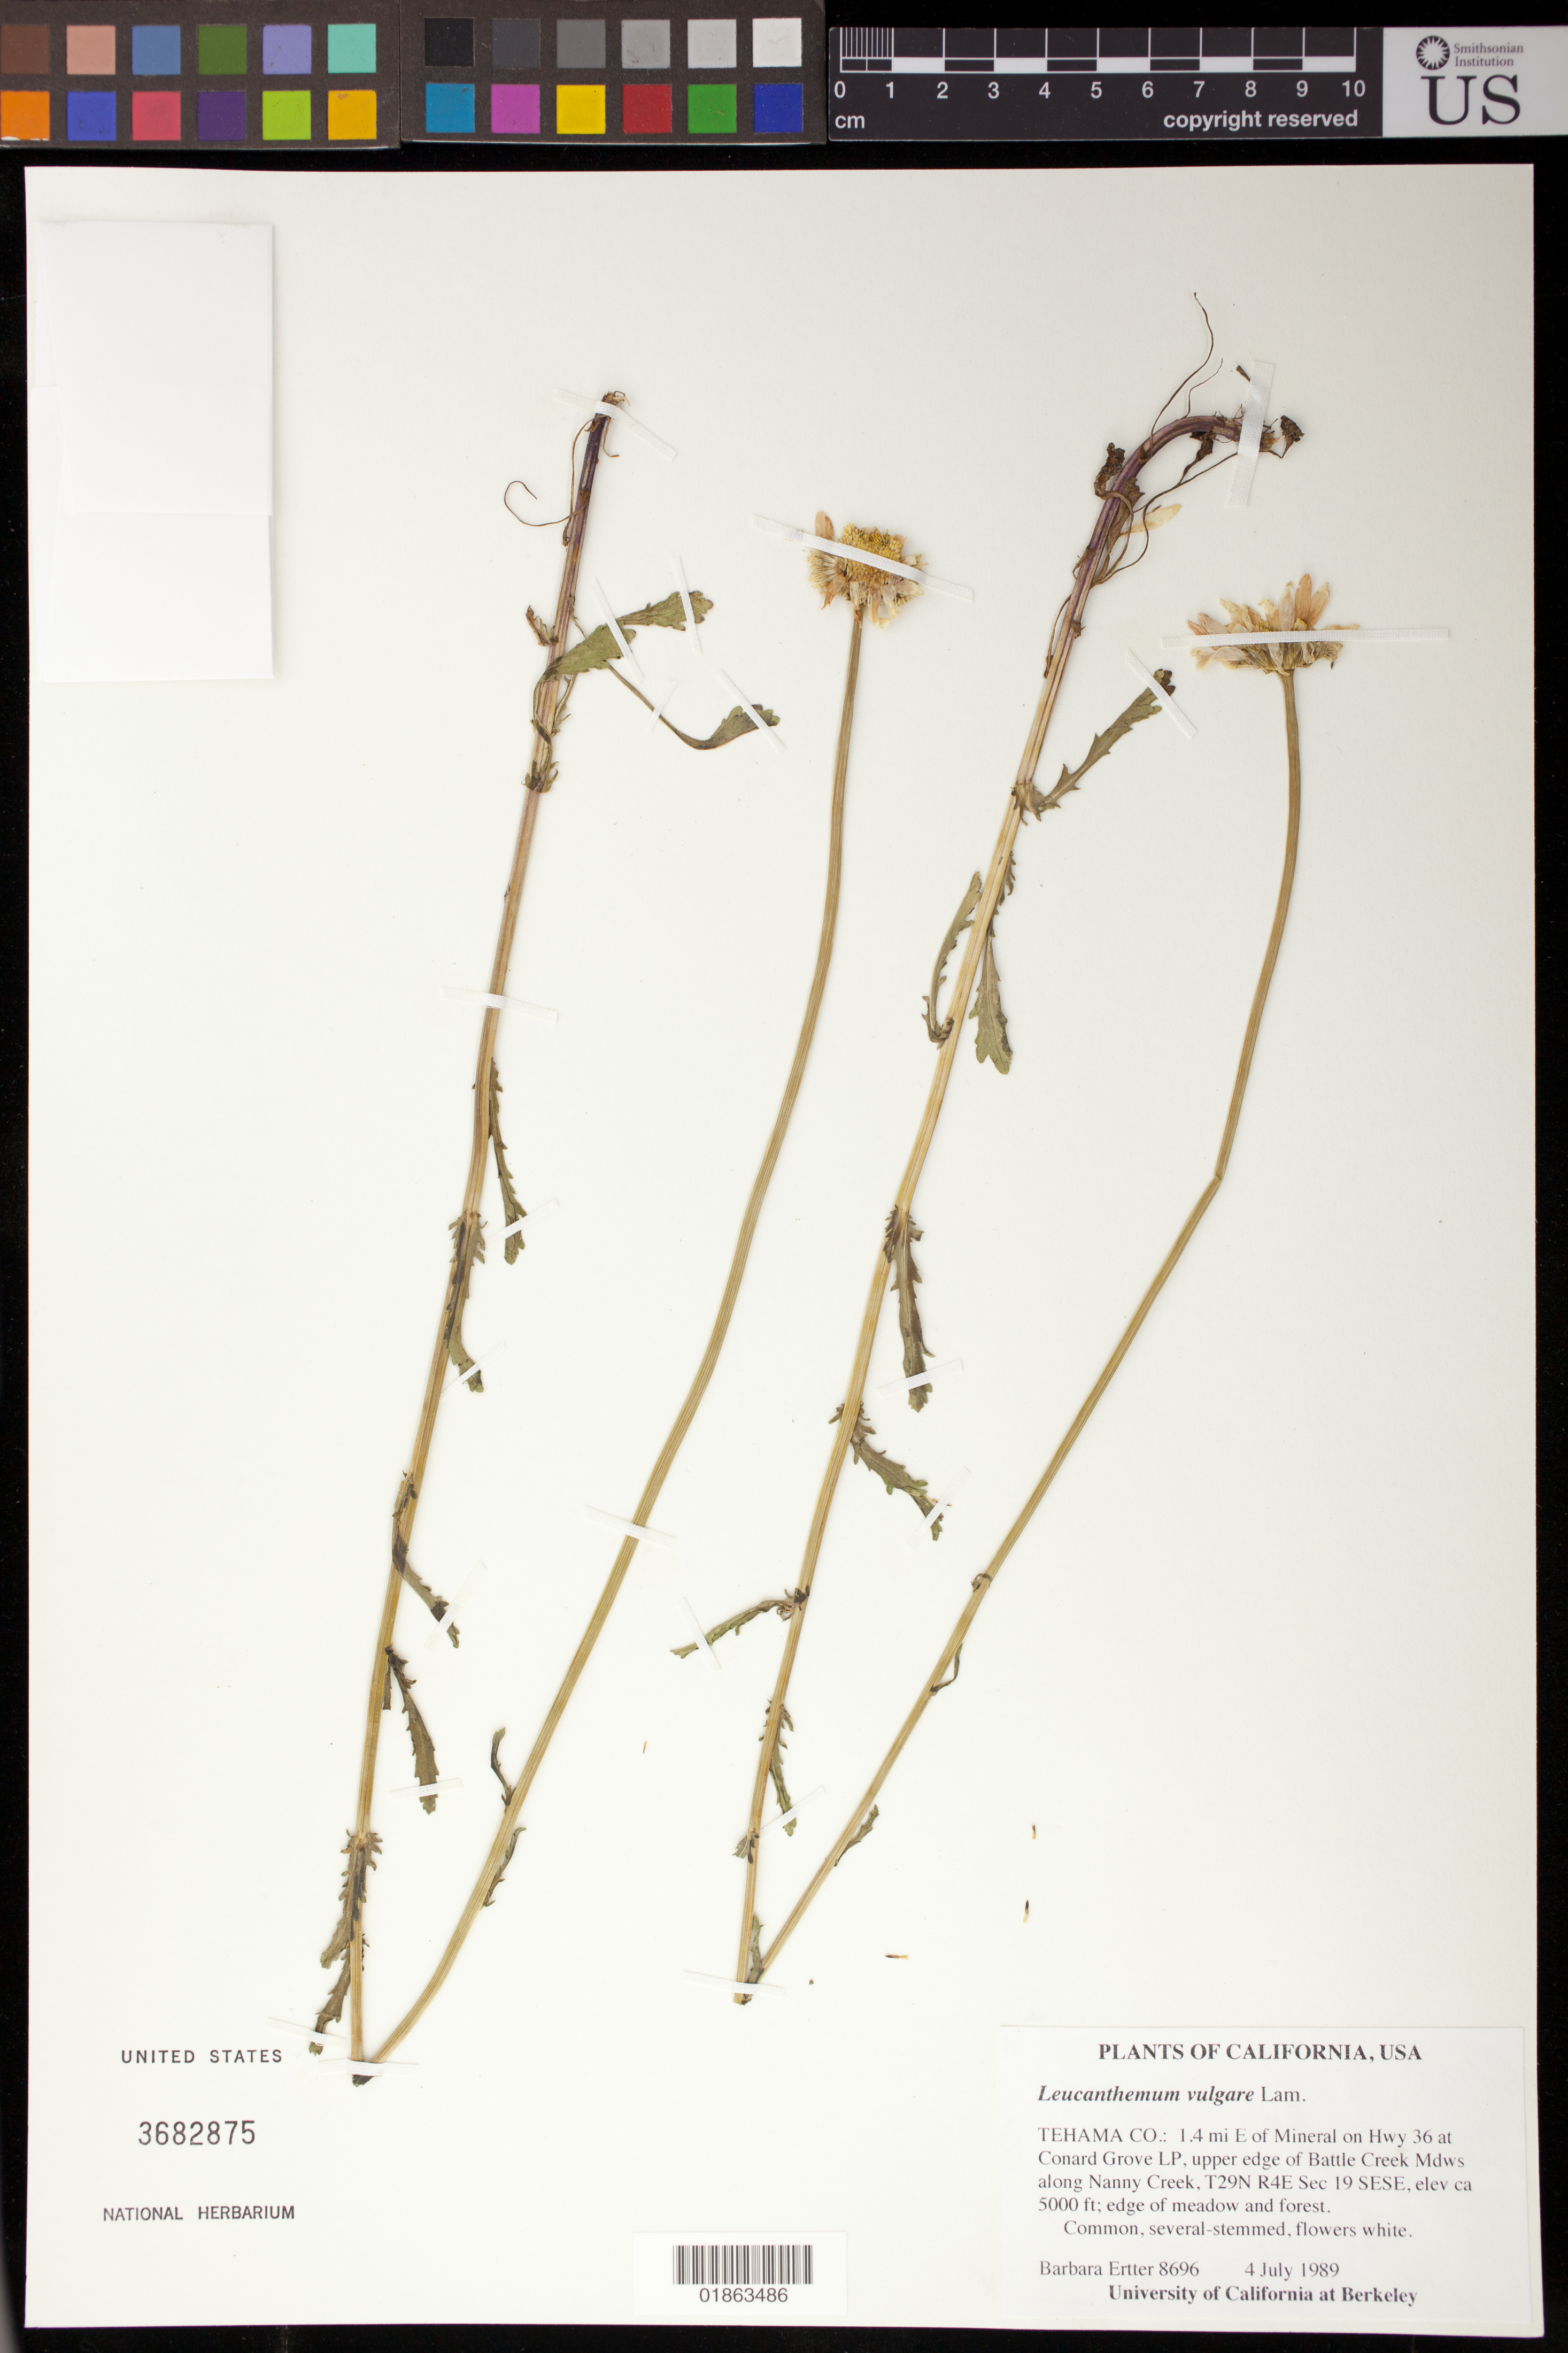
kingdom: Plantae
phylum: Tracheophyta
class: Magnoliopsida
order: Asterales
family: Asteraceae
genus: Leucanthemum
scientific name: Leucanthemum vulgare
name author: Lam.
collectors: B. Ertter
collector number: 8696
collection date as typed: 4 July 1989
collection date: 1989-07-04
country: United States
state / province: California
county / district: Tehama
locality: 1.4 mi E of Mineral on Hwy 36 at Conard Grove LP, upper edge of Battle Creek Mdws along Nanny Creek, T29N R4E Sec 19 SESE.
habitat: Edge of meadow and forest.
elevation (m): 1524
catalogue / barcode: US 3682875